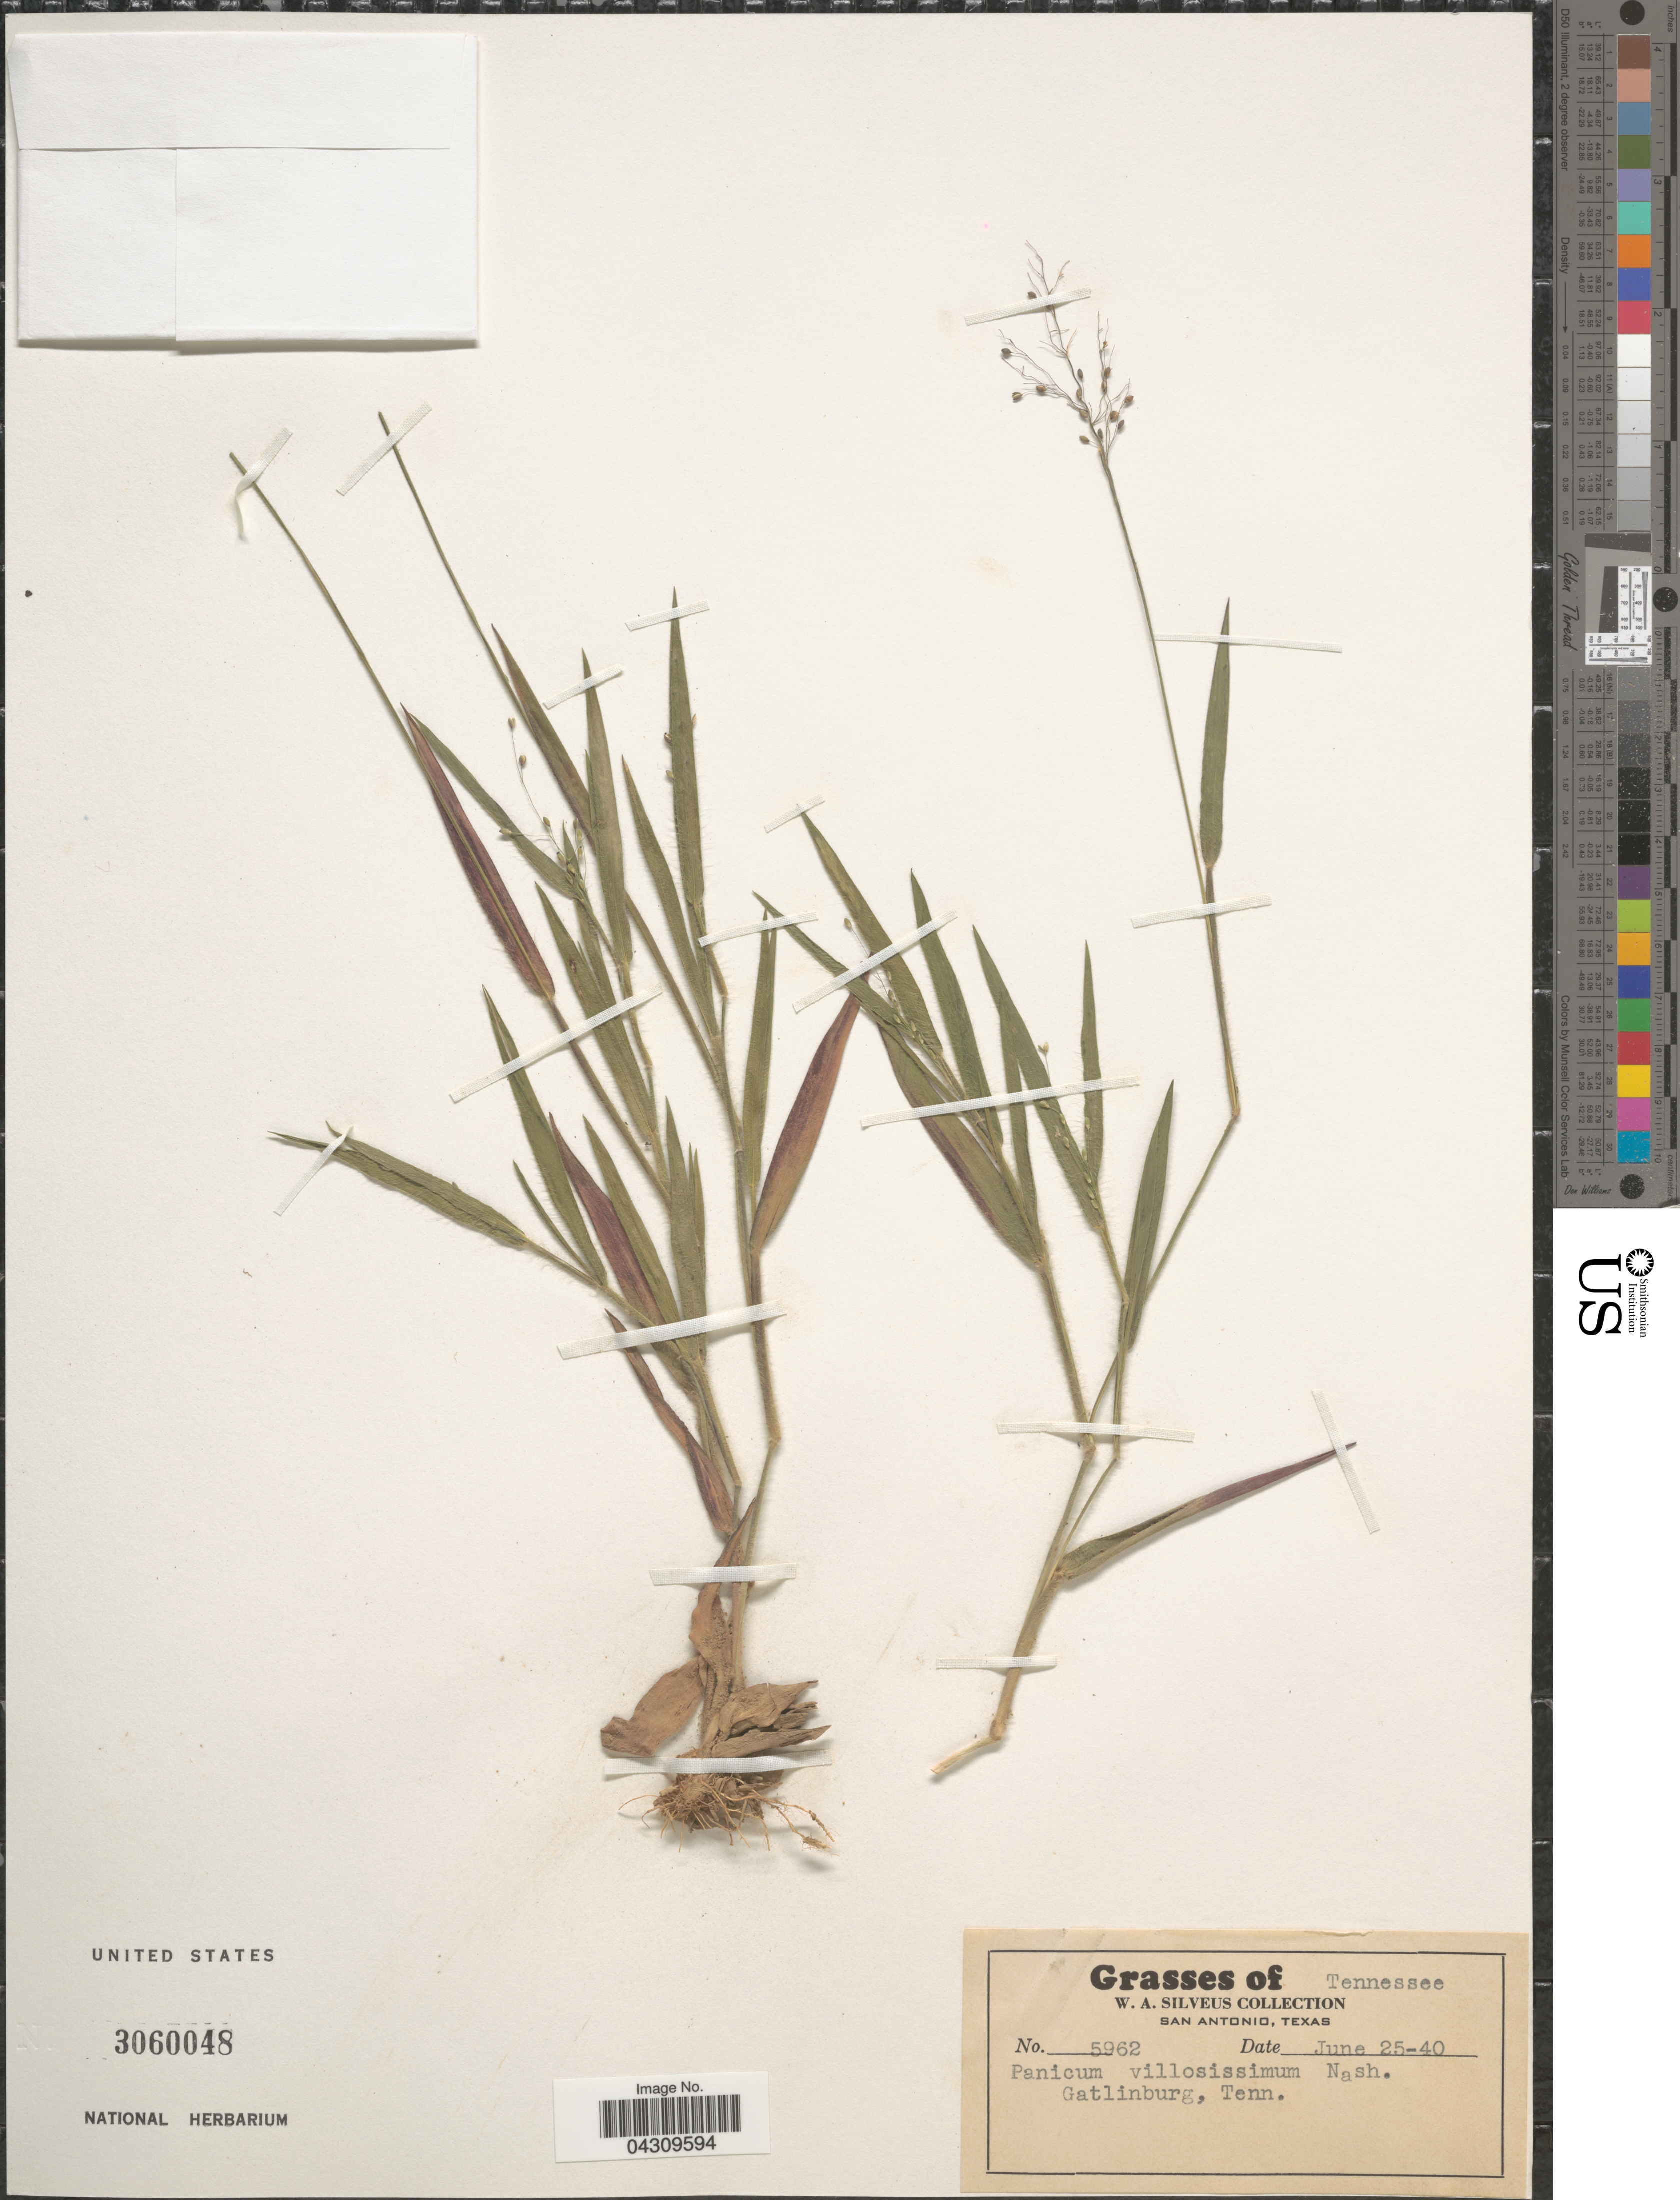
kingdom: Plantae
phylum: Tracheophyta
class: Liliopsida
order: Poales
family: Poaceae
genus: Dichanthelium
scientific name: Dichanthelium acuminatum var. acuminatum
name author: (Sw.) Gould & C.A. Clark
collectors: W. Silveus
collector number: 5962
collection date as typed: Transcribed d/m/y: 25/6/40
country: United States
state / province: Tennessee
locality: Gatlinburg.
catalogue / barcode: US 3060048